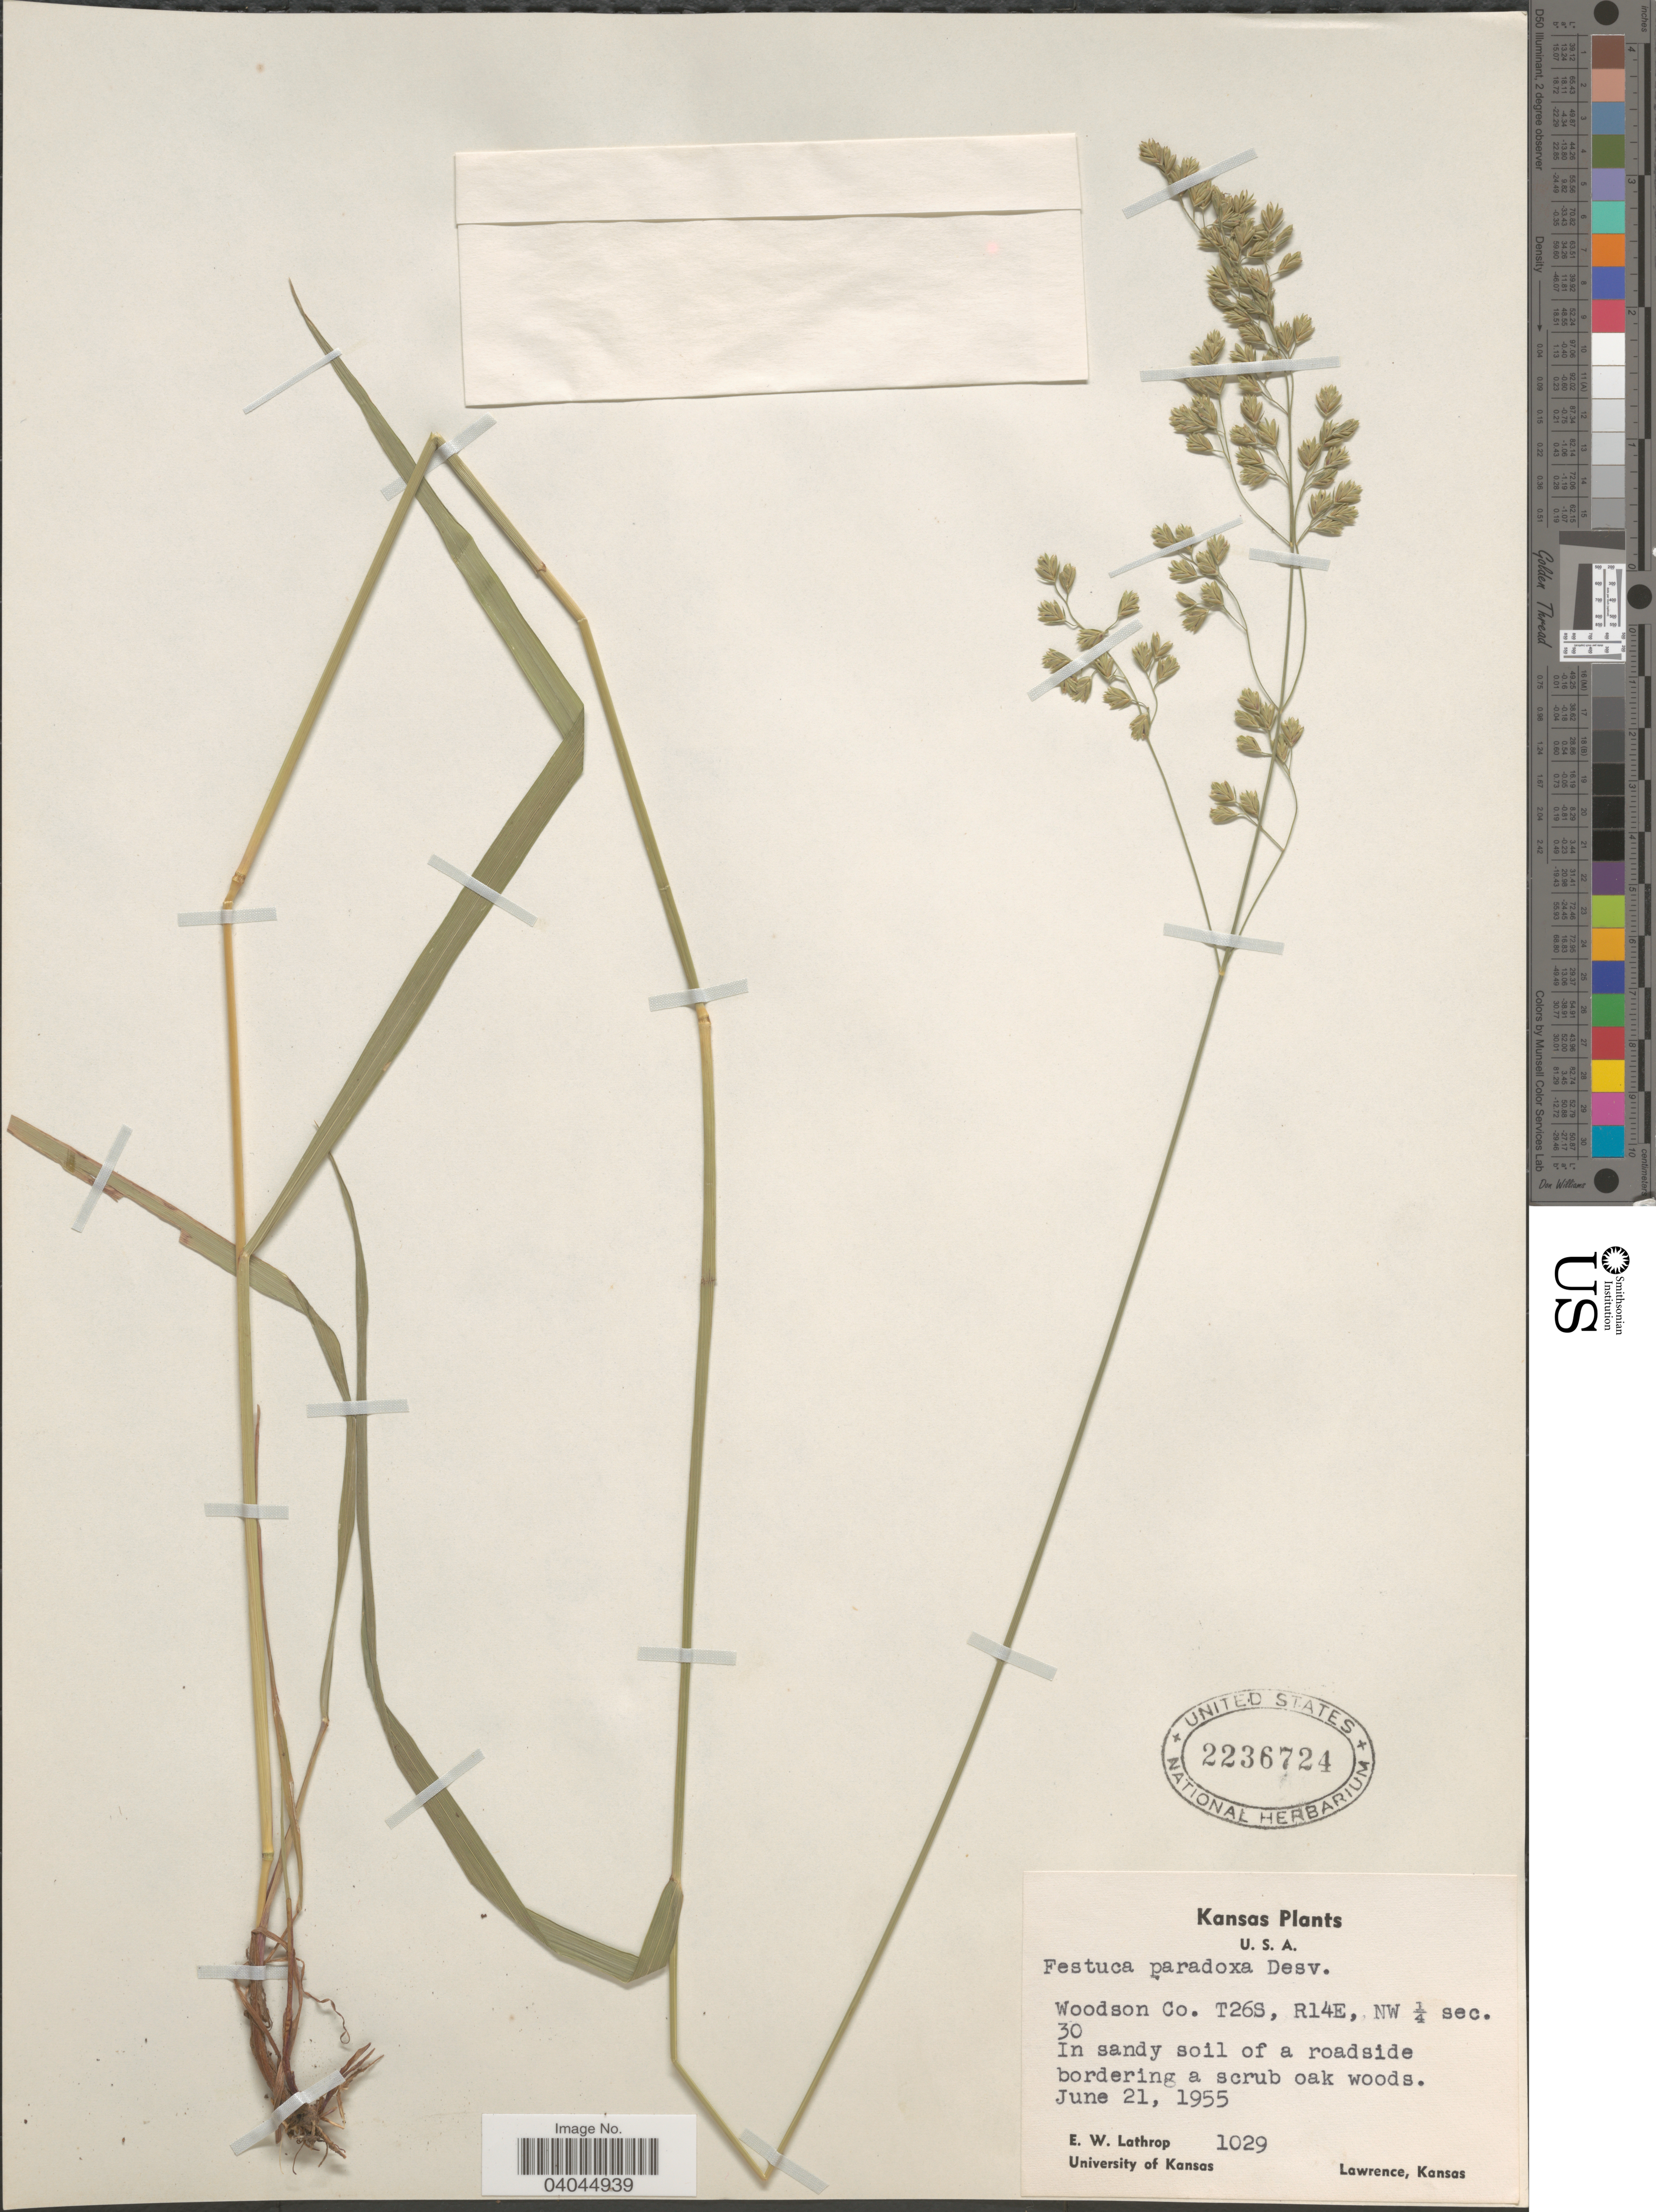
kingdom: Plantae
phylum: Tracheophyta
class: Liliopsida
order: Poales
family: Poaceae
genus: Festuca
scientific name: Festuca paradoxa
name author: Desv.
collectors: E. W. Lathrop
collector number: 1029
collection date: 1955-06-21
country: United States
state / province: Kansas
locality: Woodson Co. T26S, R14E, NW ¼ sec. 30.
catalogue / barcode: US 2236724